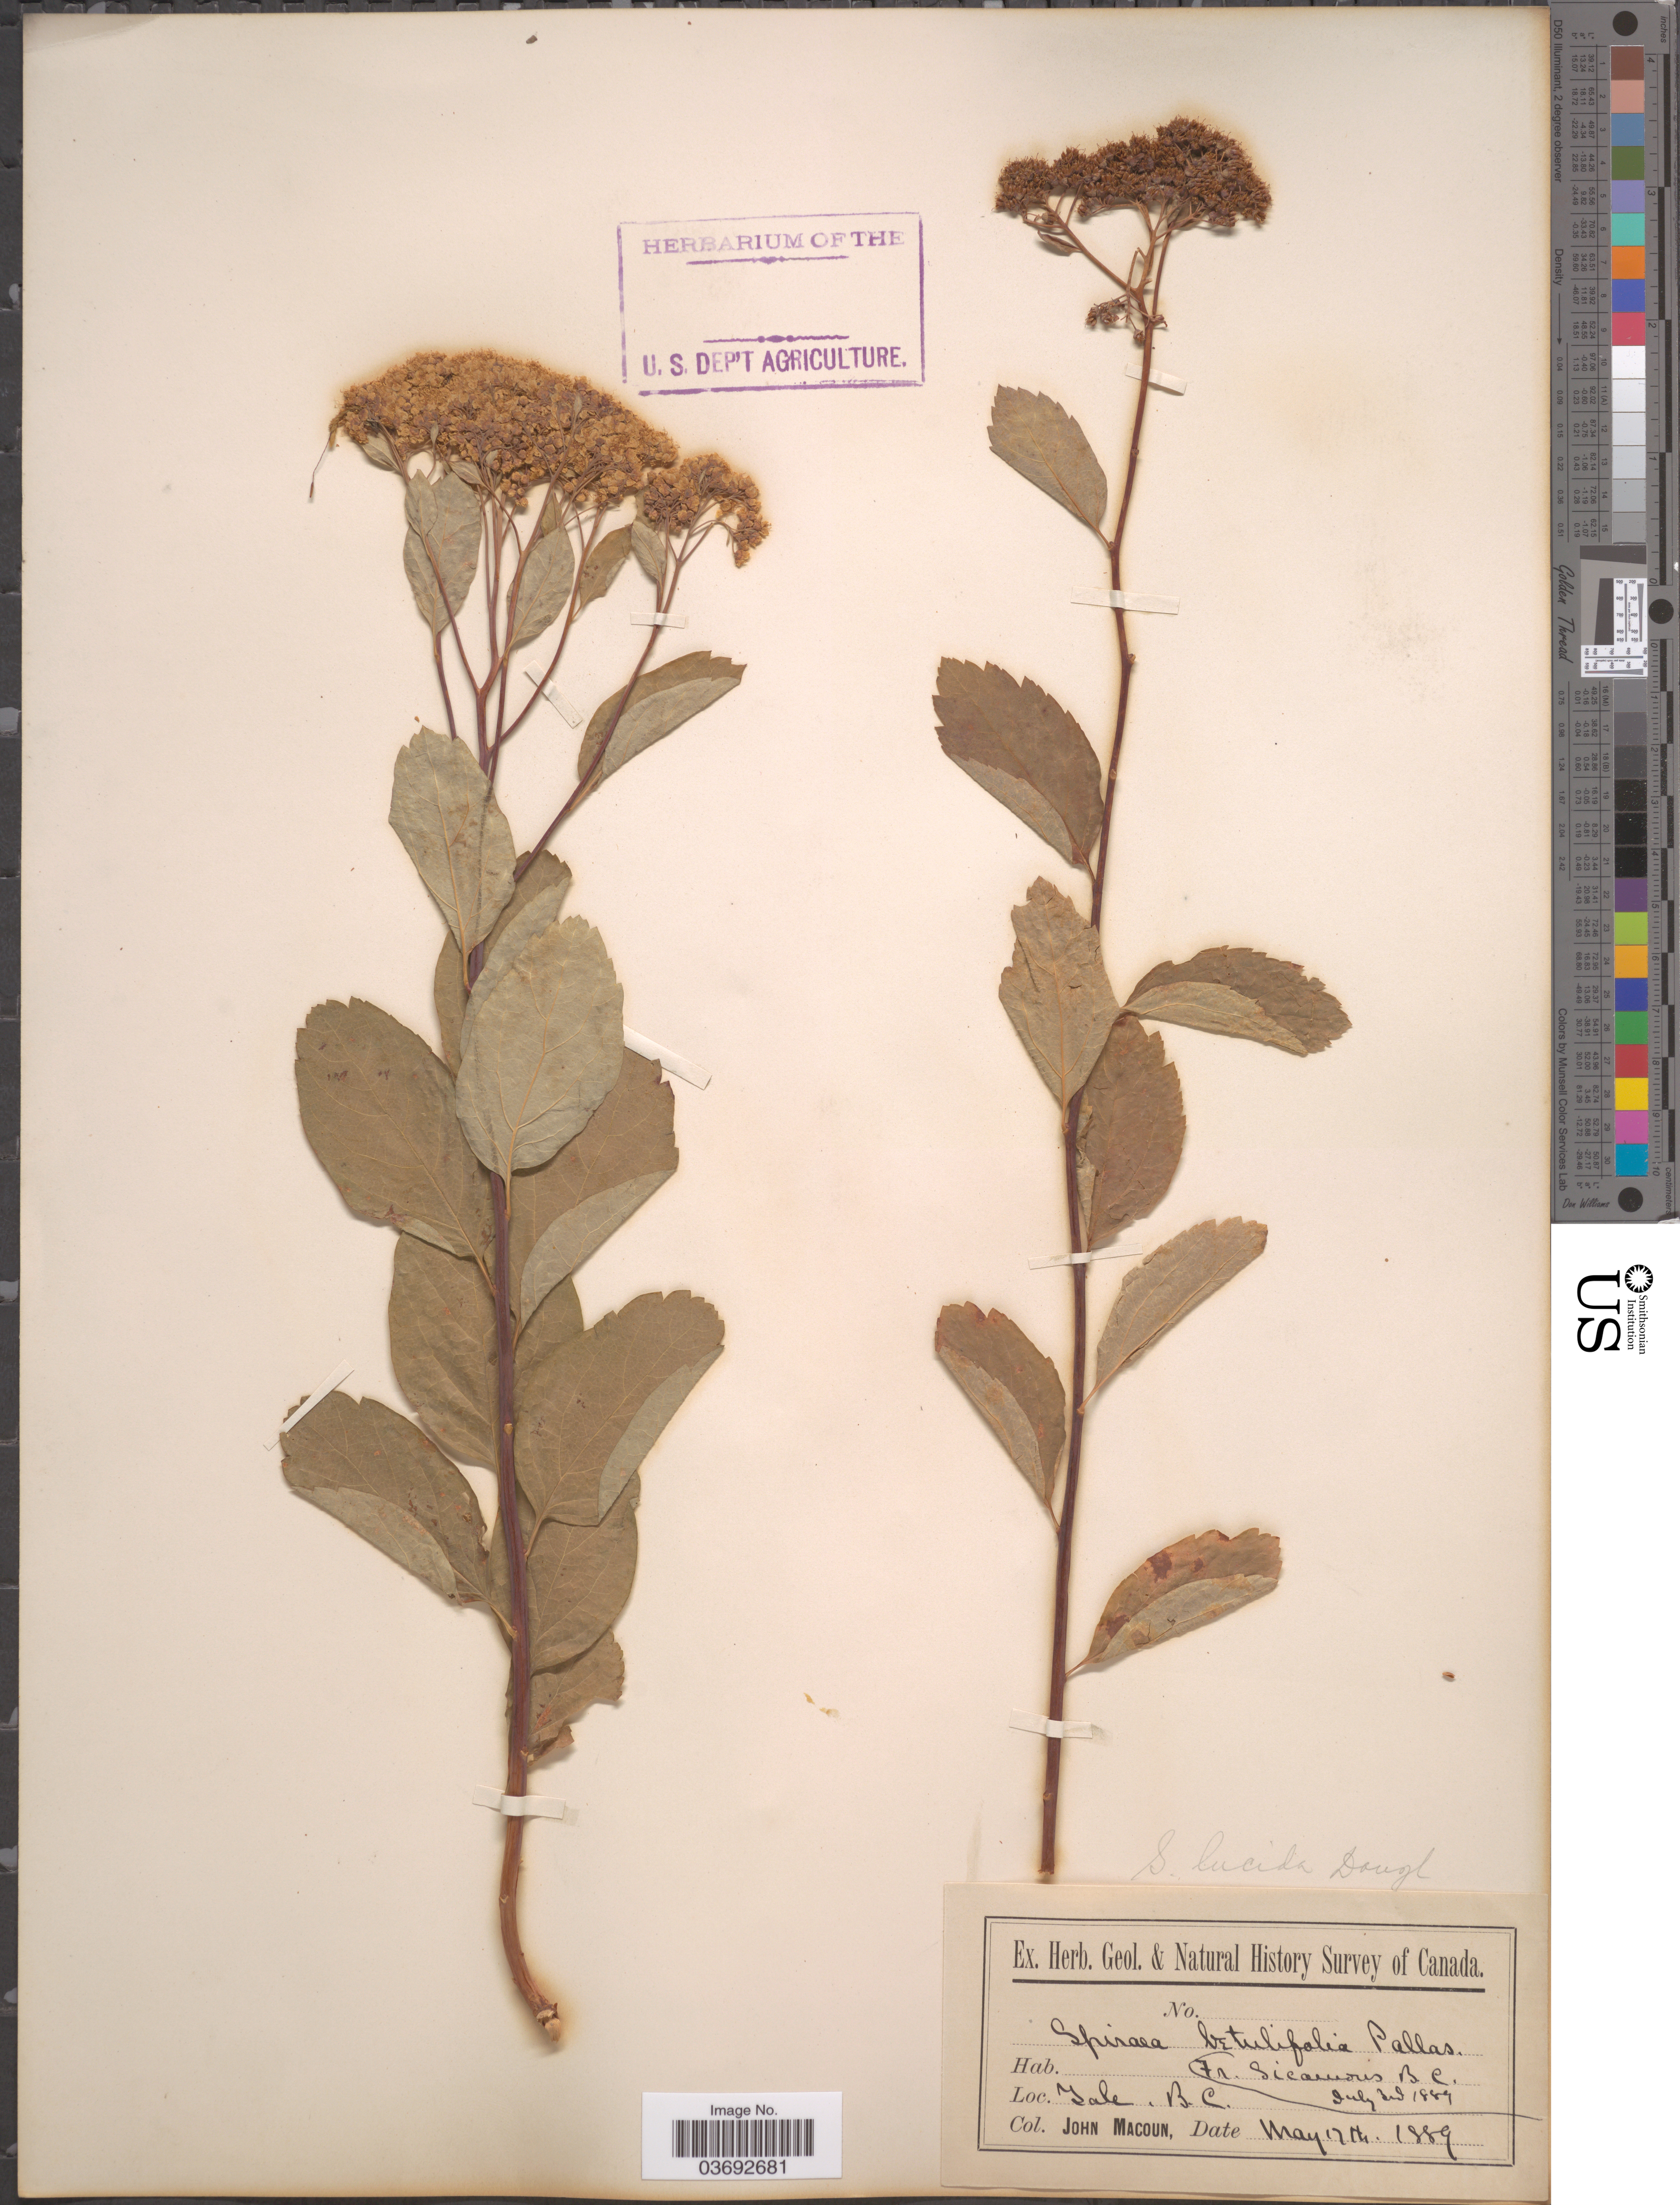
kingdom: Plantae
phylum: Tracheophyta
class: Magnoliopsida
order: Rosales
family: Rosaceae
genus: Spiraea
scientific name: Spiraea lucida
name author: Douglas ex Greene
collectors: J. Macoun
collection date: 1889-05-17/1889-07-03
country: Canada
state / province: British Columbia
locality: Yale. Sicamous.